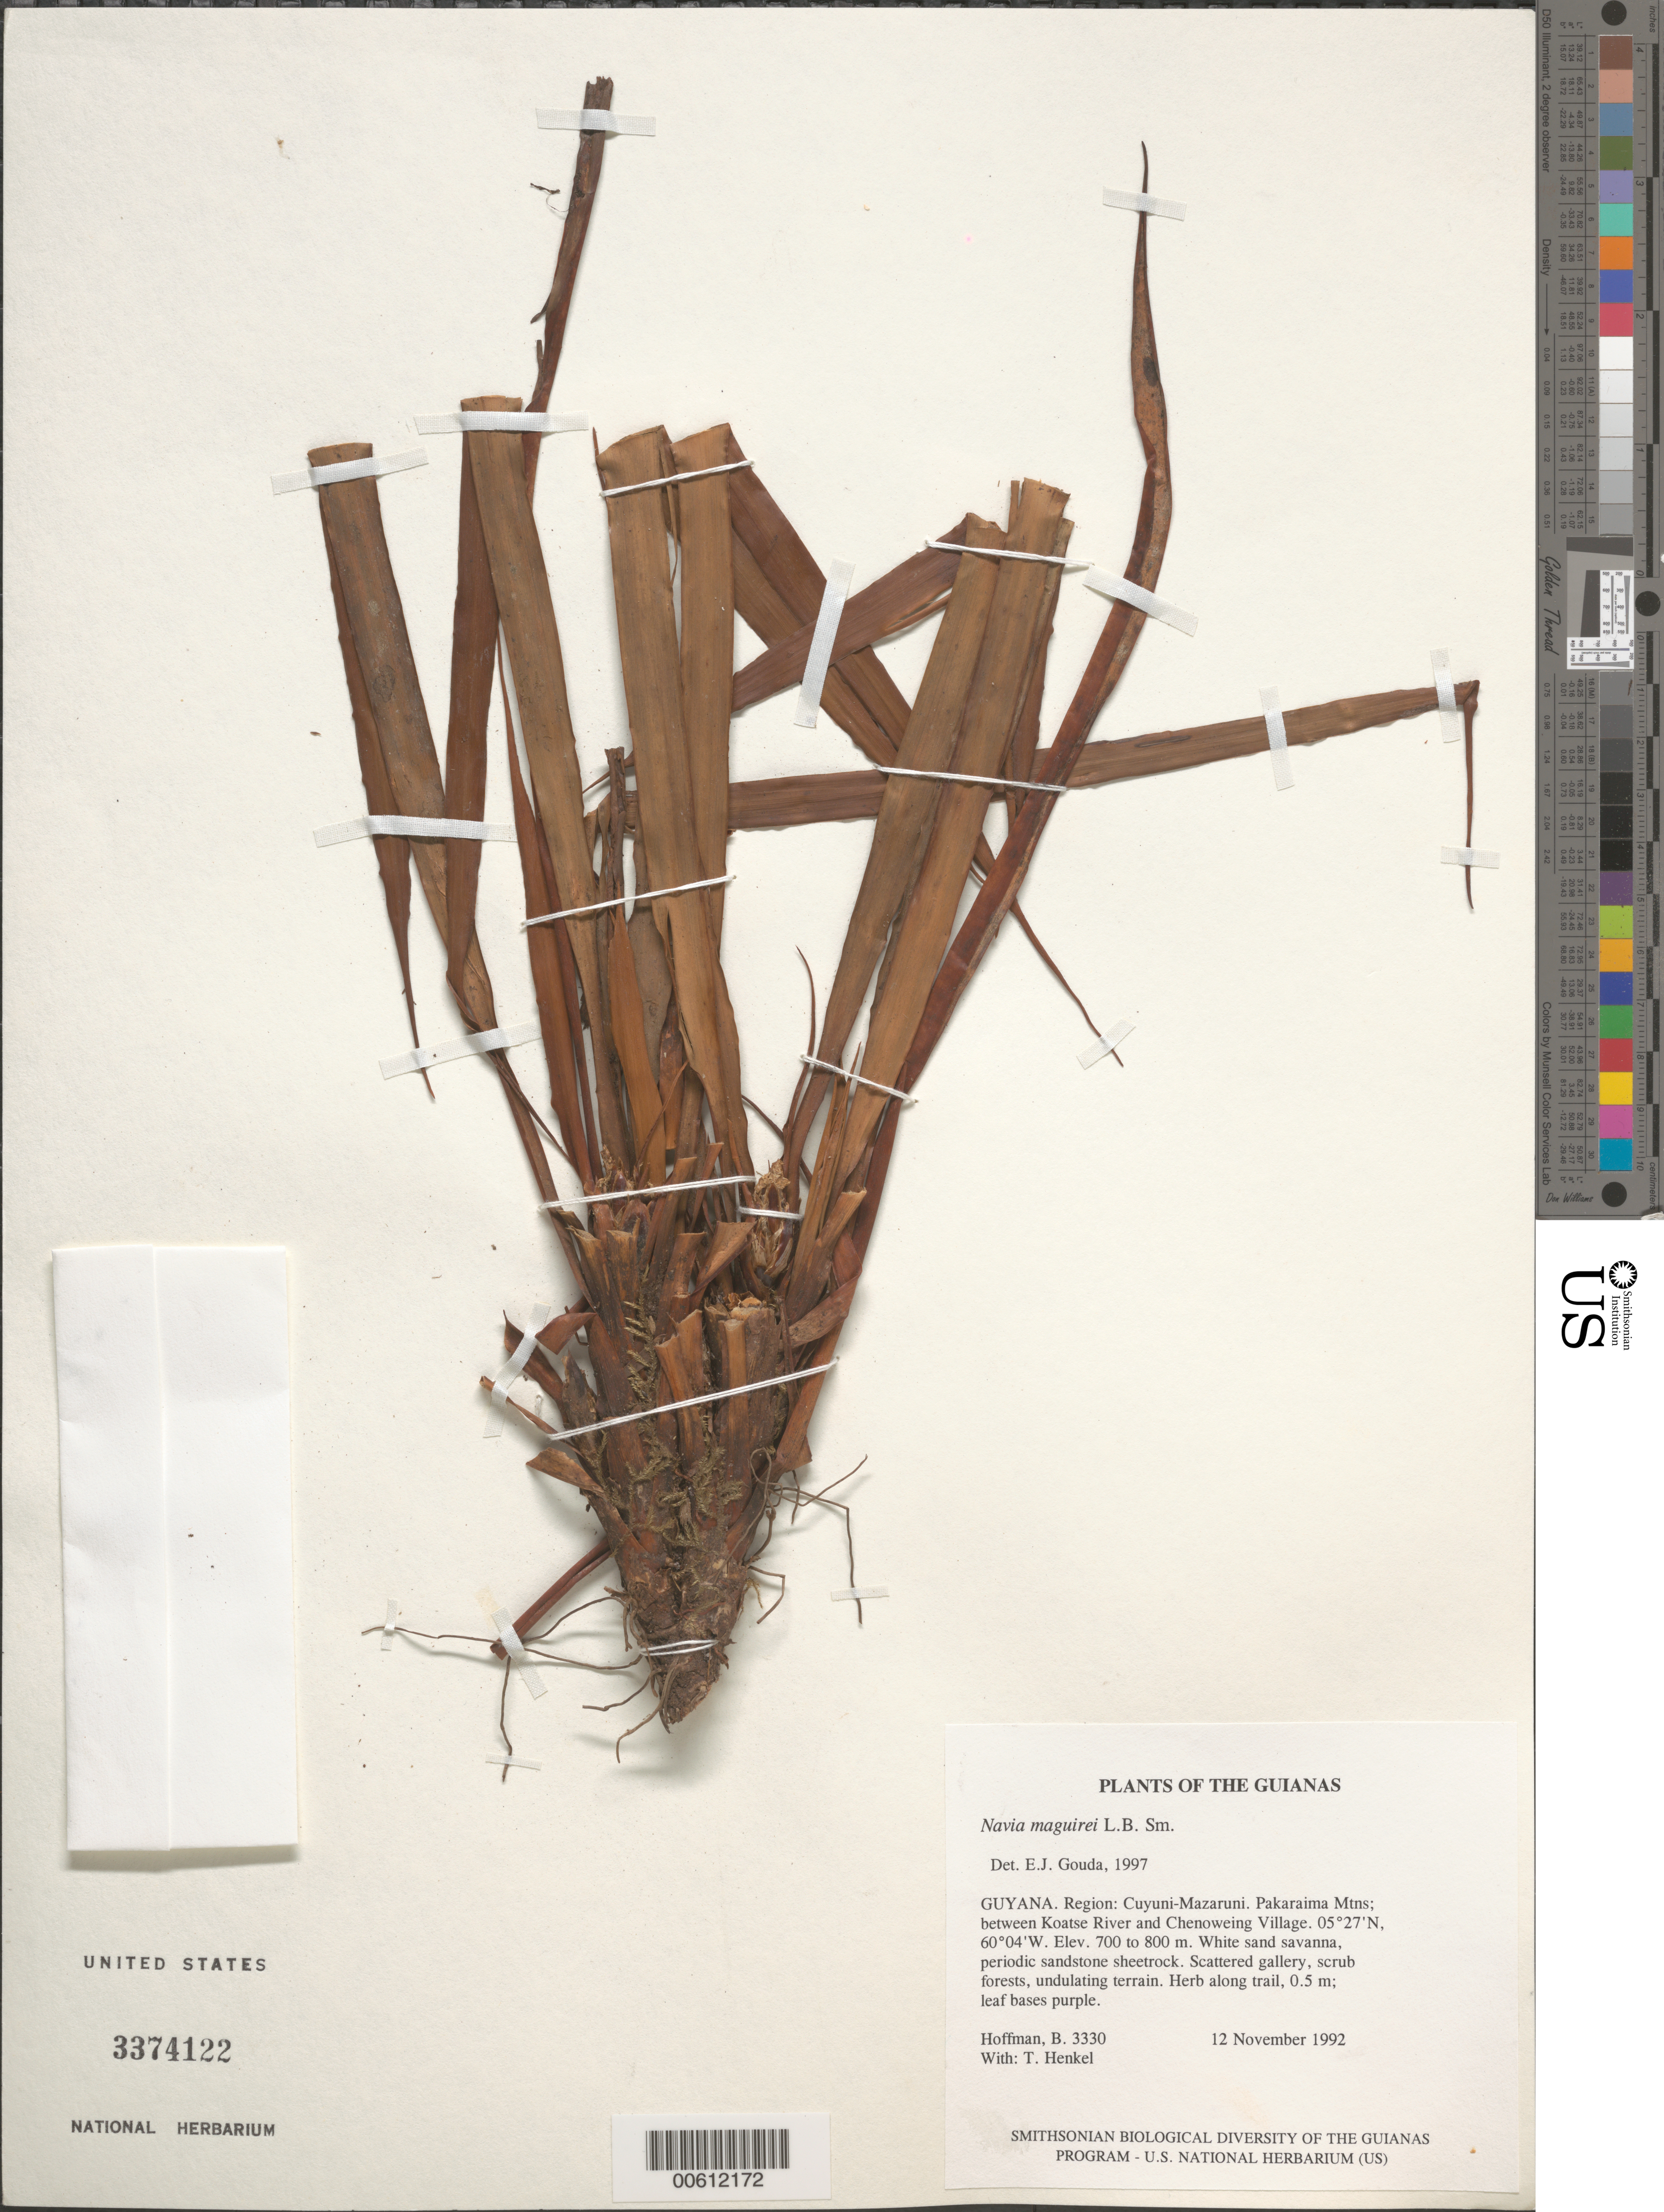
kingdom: Plantae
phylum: Tracheophyta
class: Liliopsida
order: Poales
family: Bromeliaceae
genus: Navia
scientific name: Navia maguirei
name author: L.B. Sm.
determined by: Gouda, E. J.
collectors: B. Hoffman & T. Henkel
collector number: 3330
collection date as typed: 12 November 1992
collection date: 1992-11-12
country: Guyana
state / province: Cuyuni-Mazaruni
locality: Pakaraima Mountains; between Koatse River and Chenoweing village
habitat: White sand savanna, periodic sandstone sheetrock. Scattered gallery, scrub forests, undulating terrain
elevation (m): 700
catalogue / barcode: US 3374122